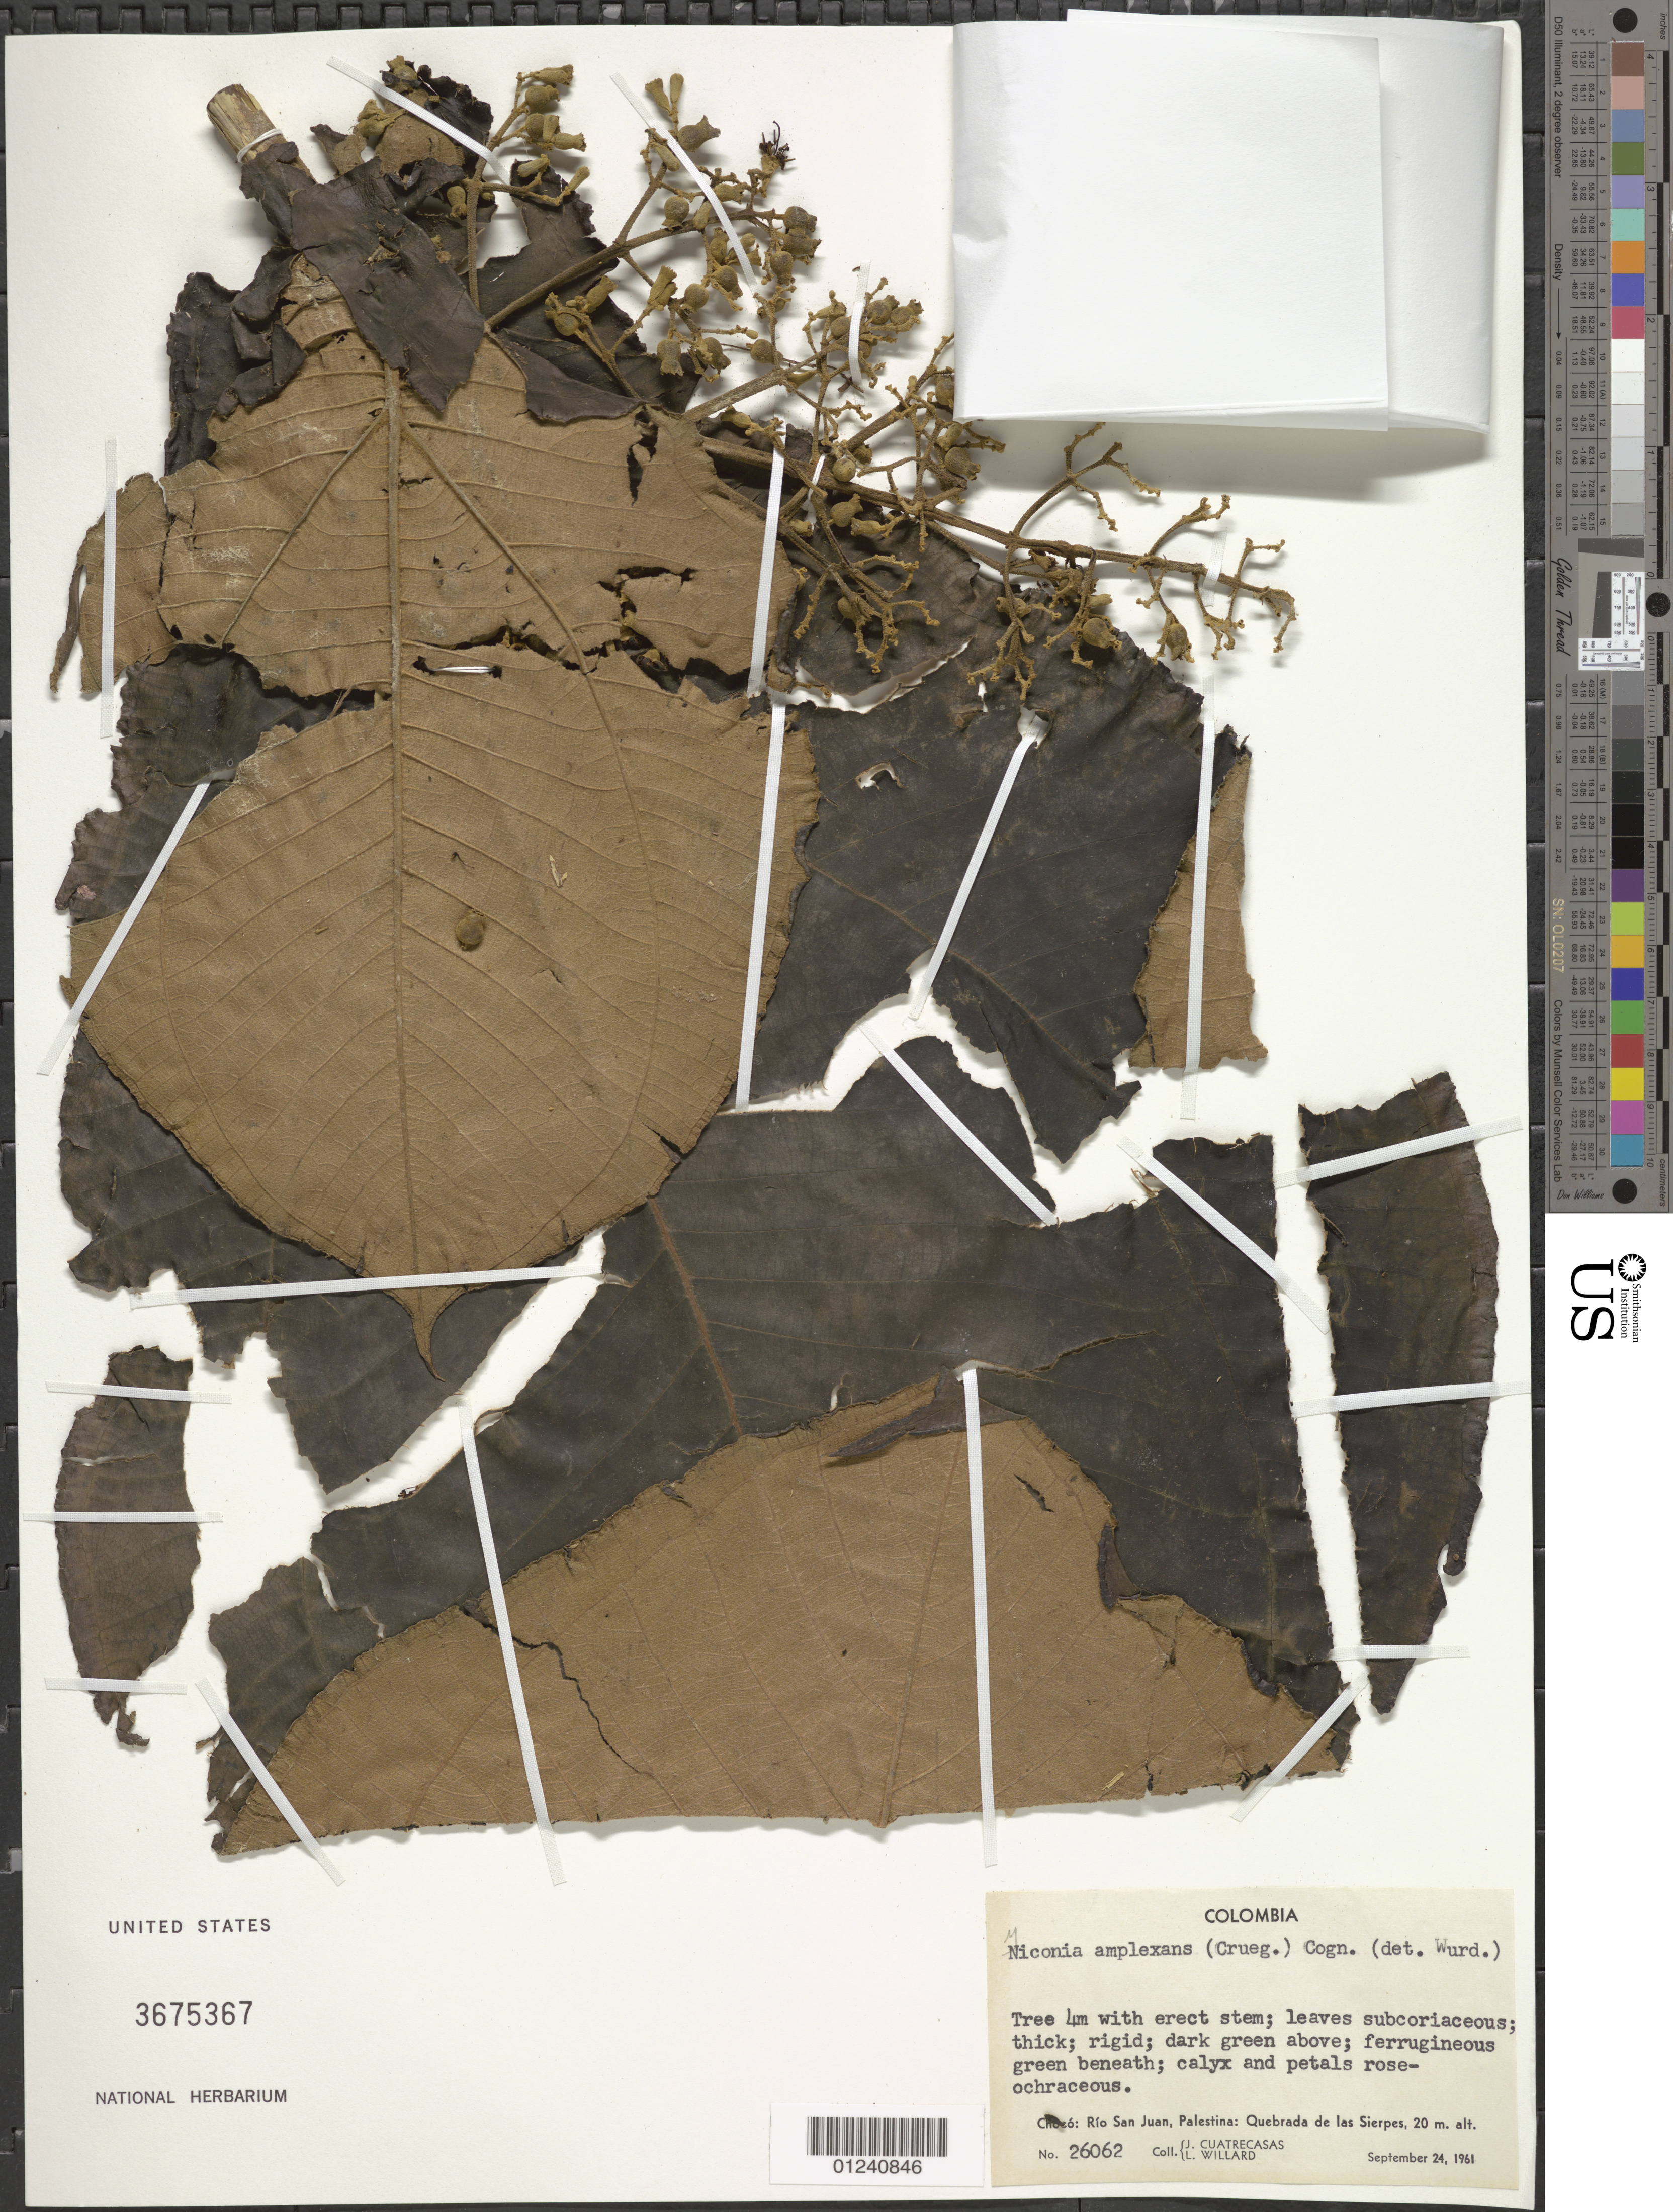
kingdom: Plantae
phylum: Tracheophyta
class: Magnoliopsida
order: Myrtales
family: Melastomataceae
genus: Miconia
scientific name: Miconia amplexans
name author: (Crueg.) Cogn.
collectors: J. Cuatrecasas & L. Willard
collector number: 26062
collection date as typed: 24 Sep 1961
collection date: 1961-09-24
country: Colombia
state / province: Chocó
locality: Rio San Juan, Palestina, Quebrada de las Sierpes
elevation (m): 20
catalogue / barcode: US 3675367